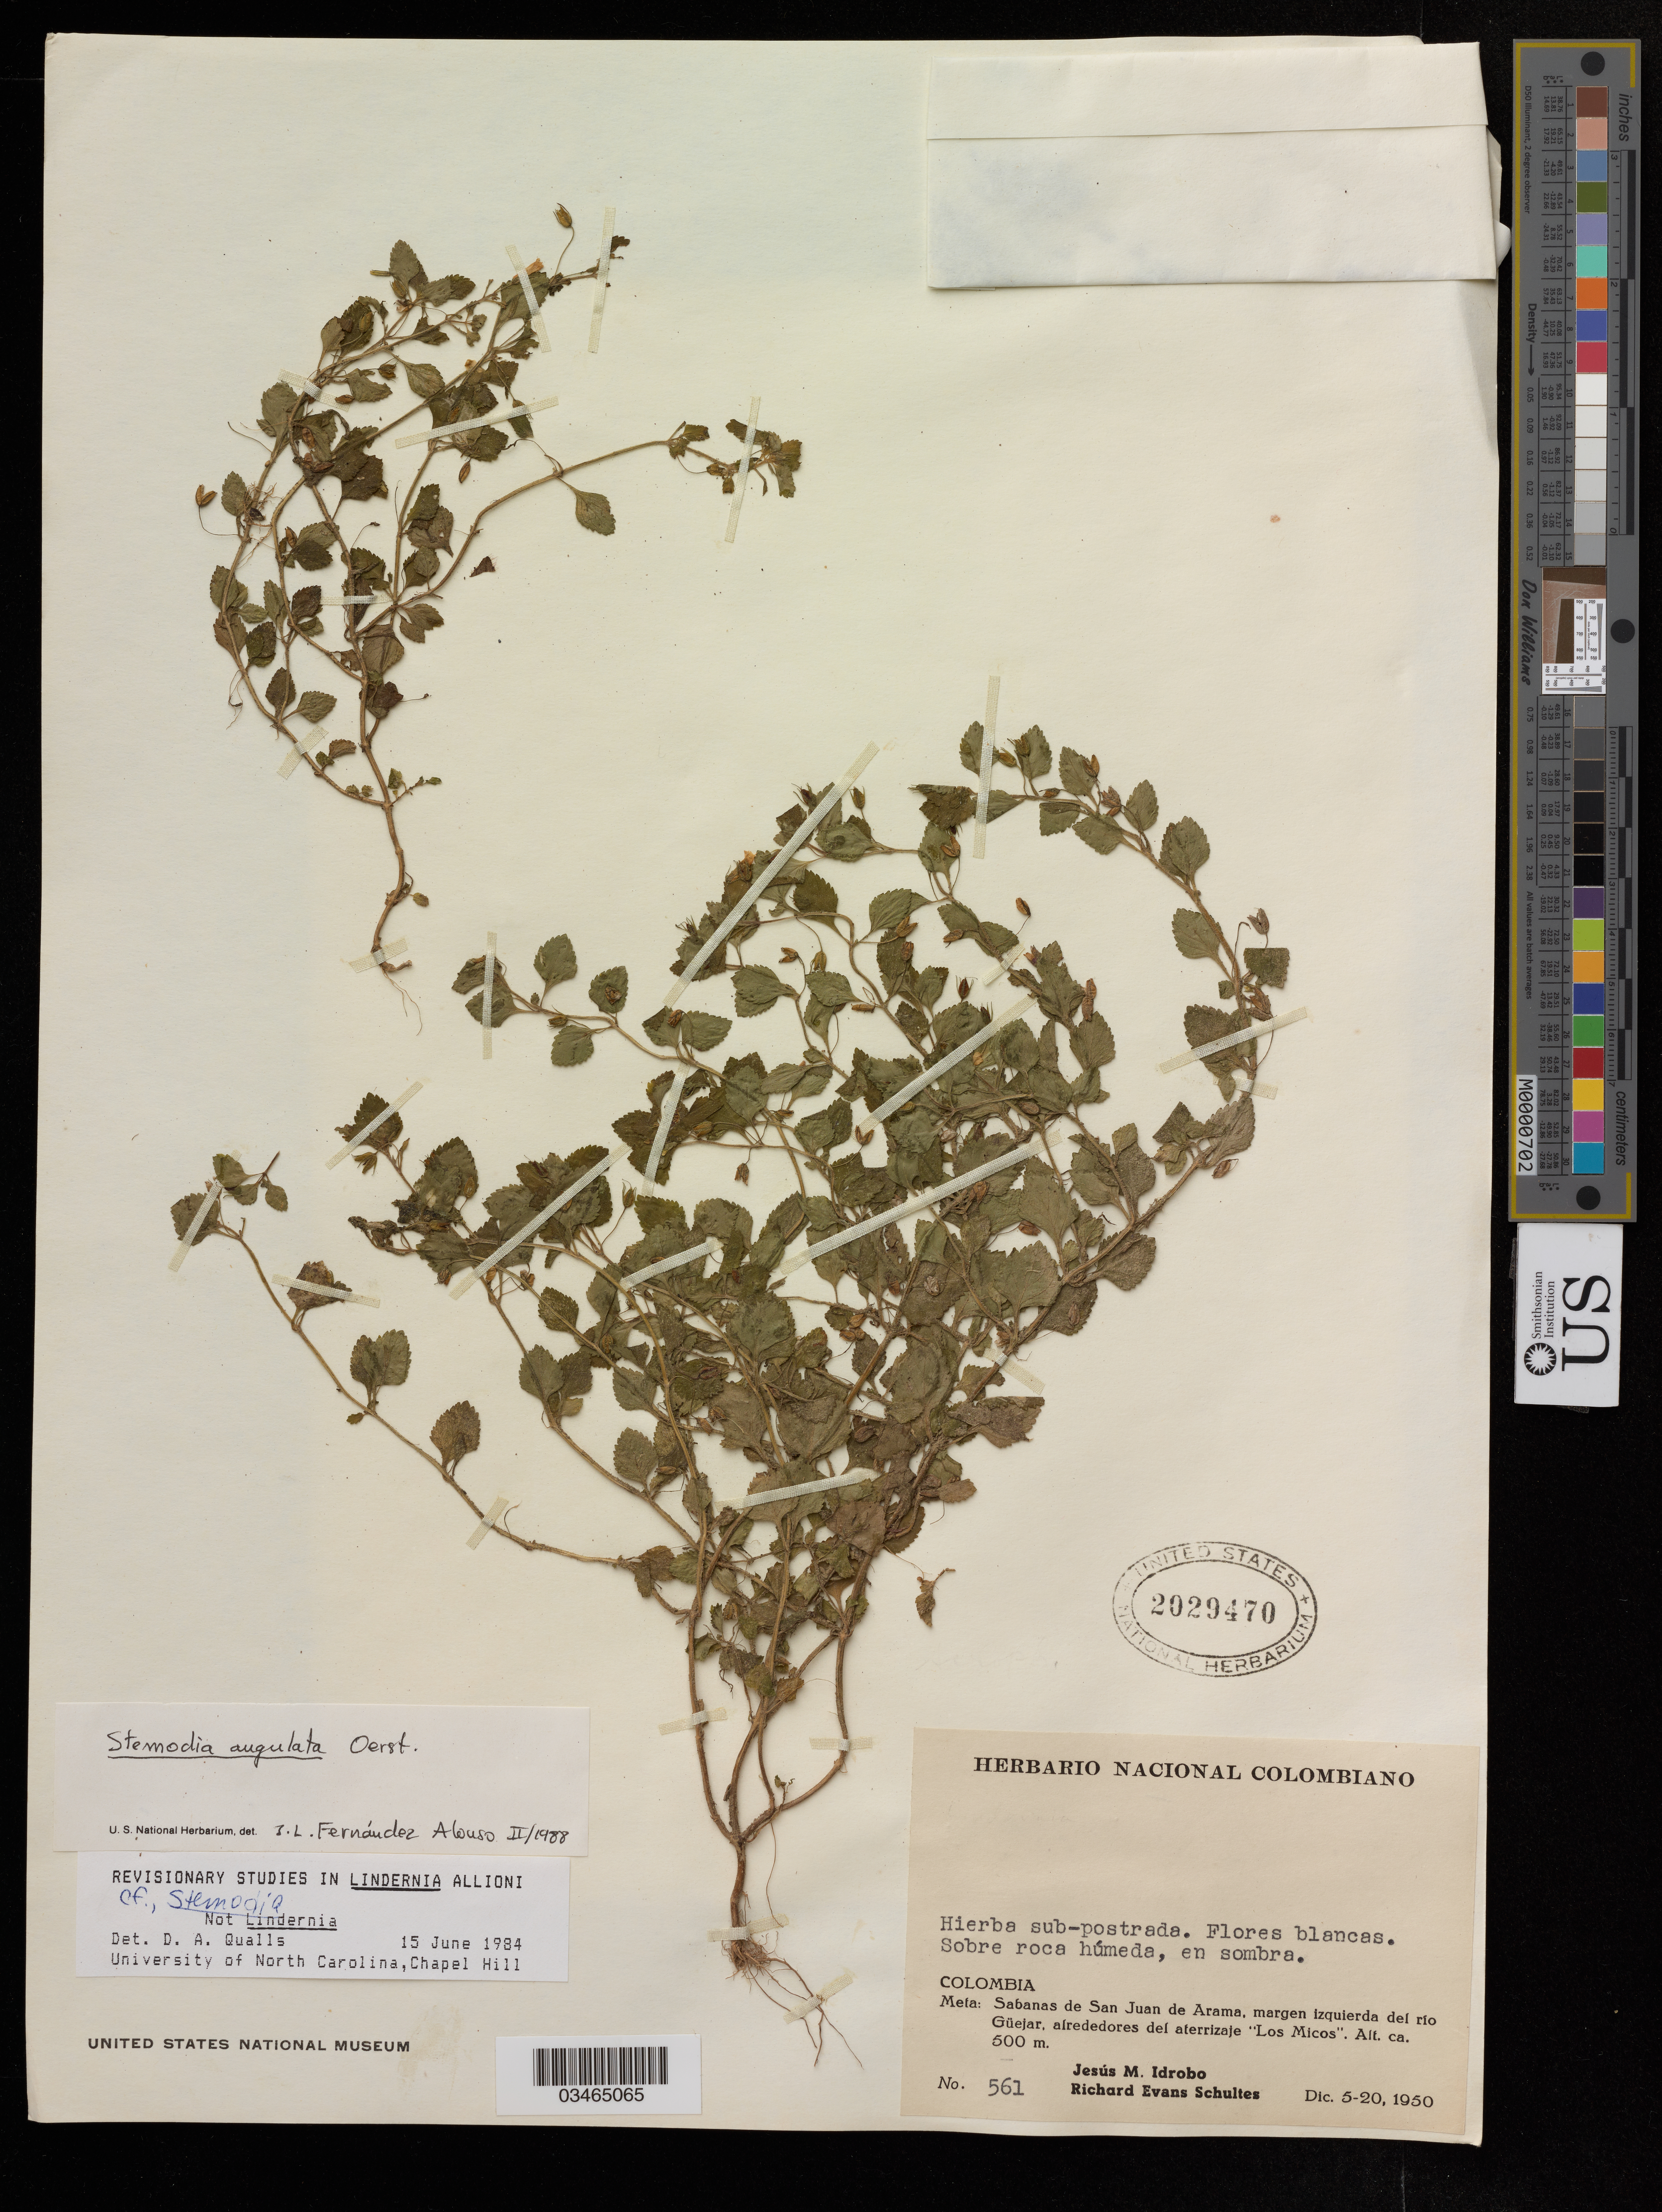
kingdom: Plantae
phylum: Tracheophyta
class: Magnoliopsida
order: Lamiales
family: Plantaginaceae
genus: Stemodia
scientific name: Stemodia angulata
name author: Oerst.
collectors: J. M. Idrobo & R. Schults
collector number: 561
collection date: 1950-12-05/1950-12-20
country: Colombia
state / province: Meta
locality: Sabanas de San Juan de Arama, margen izquierda del río Güejar, alrededores del aterrizaje "Los Micos".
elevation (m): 500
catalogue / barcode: US 2029470